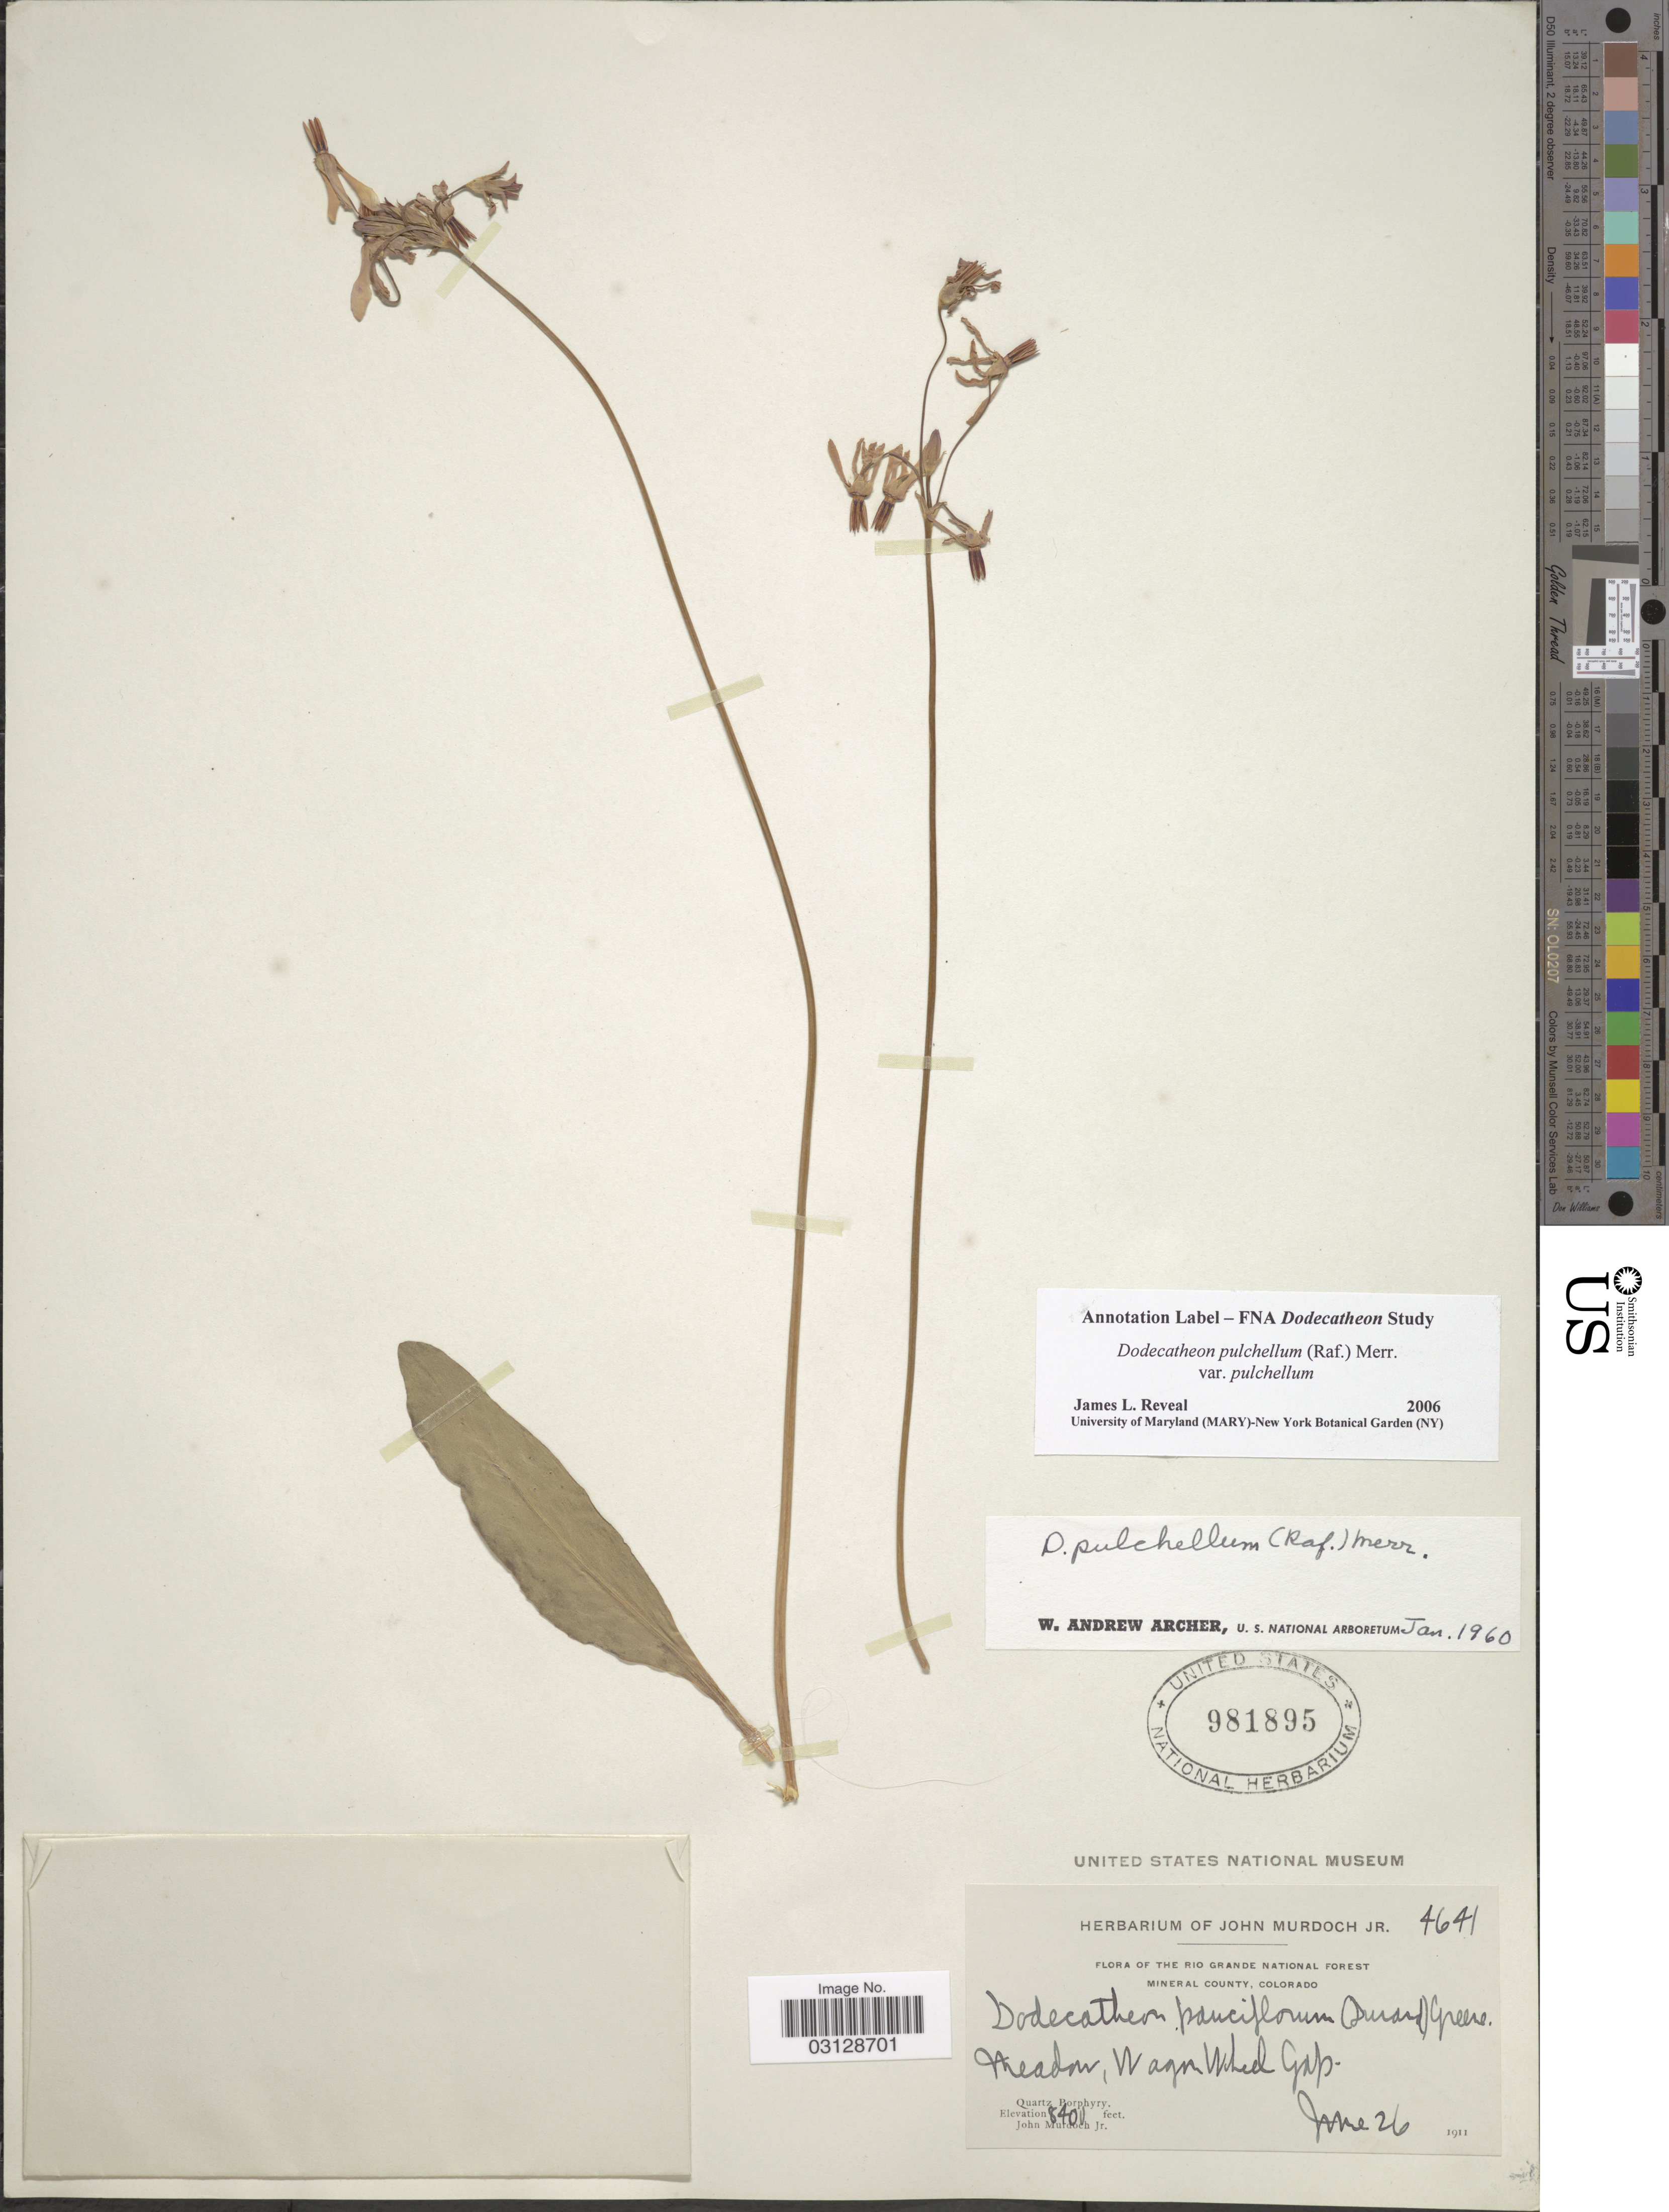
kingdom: Plantae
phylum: Tracheophyta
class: Magnoliopsida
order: Ericales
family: Primulaceae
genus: Dodecatheon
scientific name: Dodecatheon pulchellum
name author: (Raf.) Merr.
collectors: J. Murdoch Jr.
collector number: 4641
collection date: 1911-06-26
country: United States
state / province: Colorado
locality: The Rio Grande National Forest. Mineral County. Quartz Borphyry. Wagon Wheel Gap.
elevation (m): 2560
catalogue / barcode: US 981895